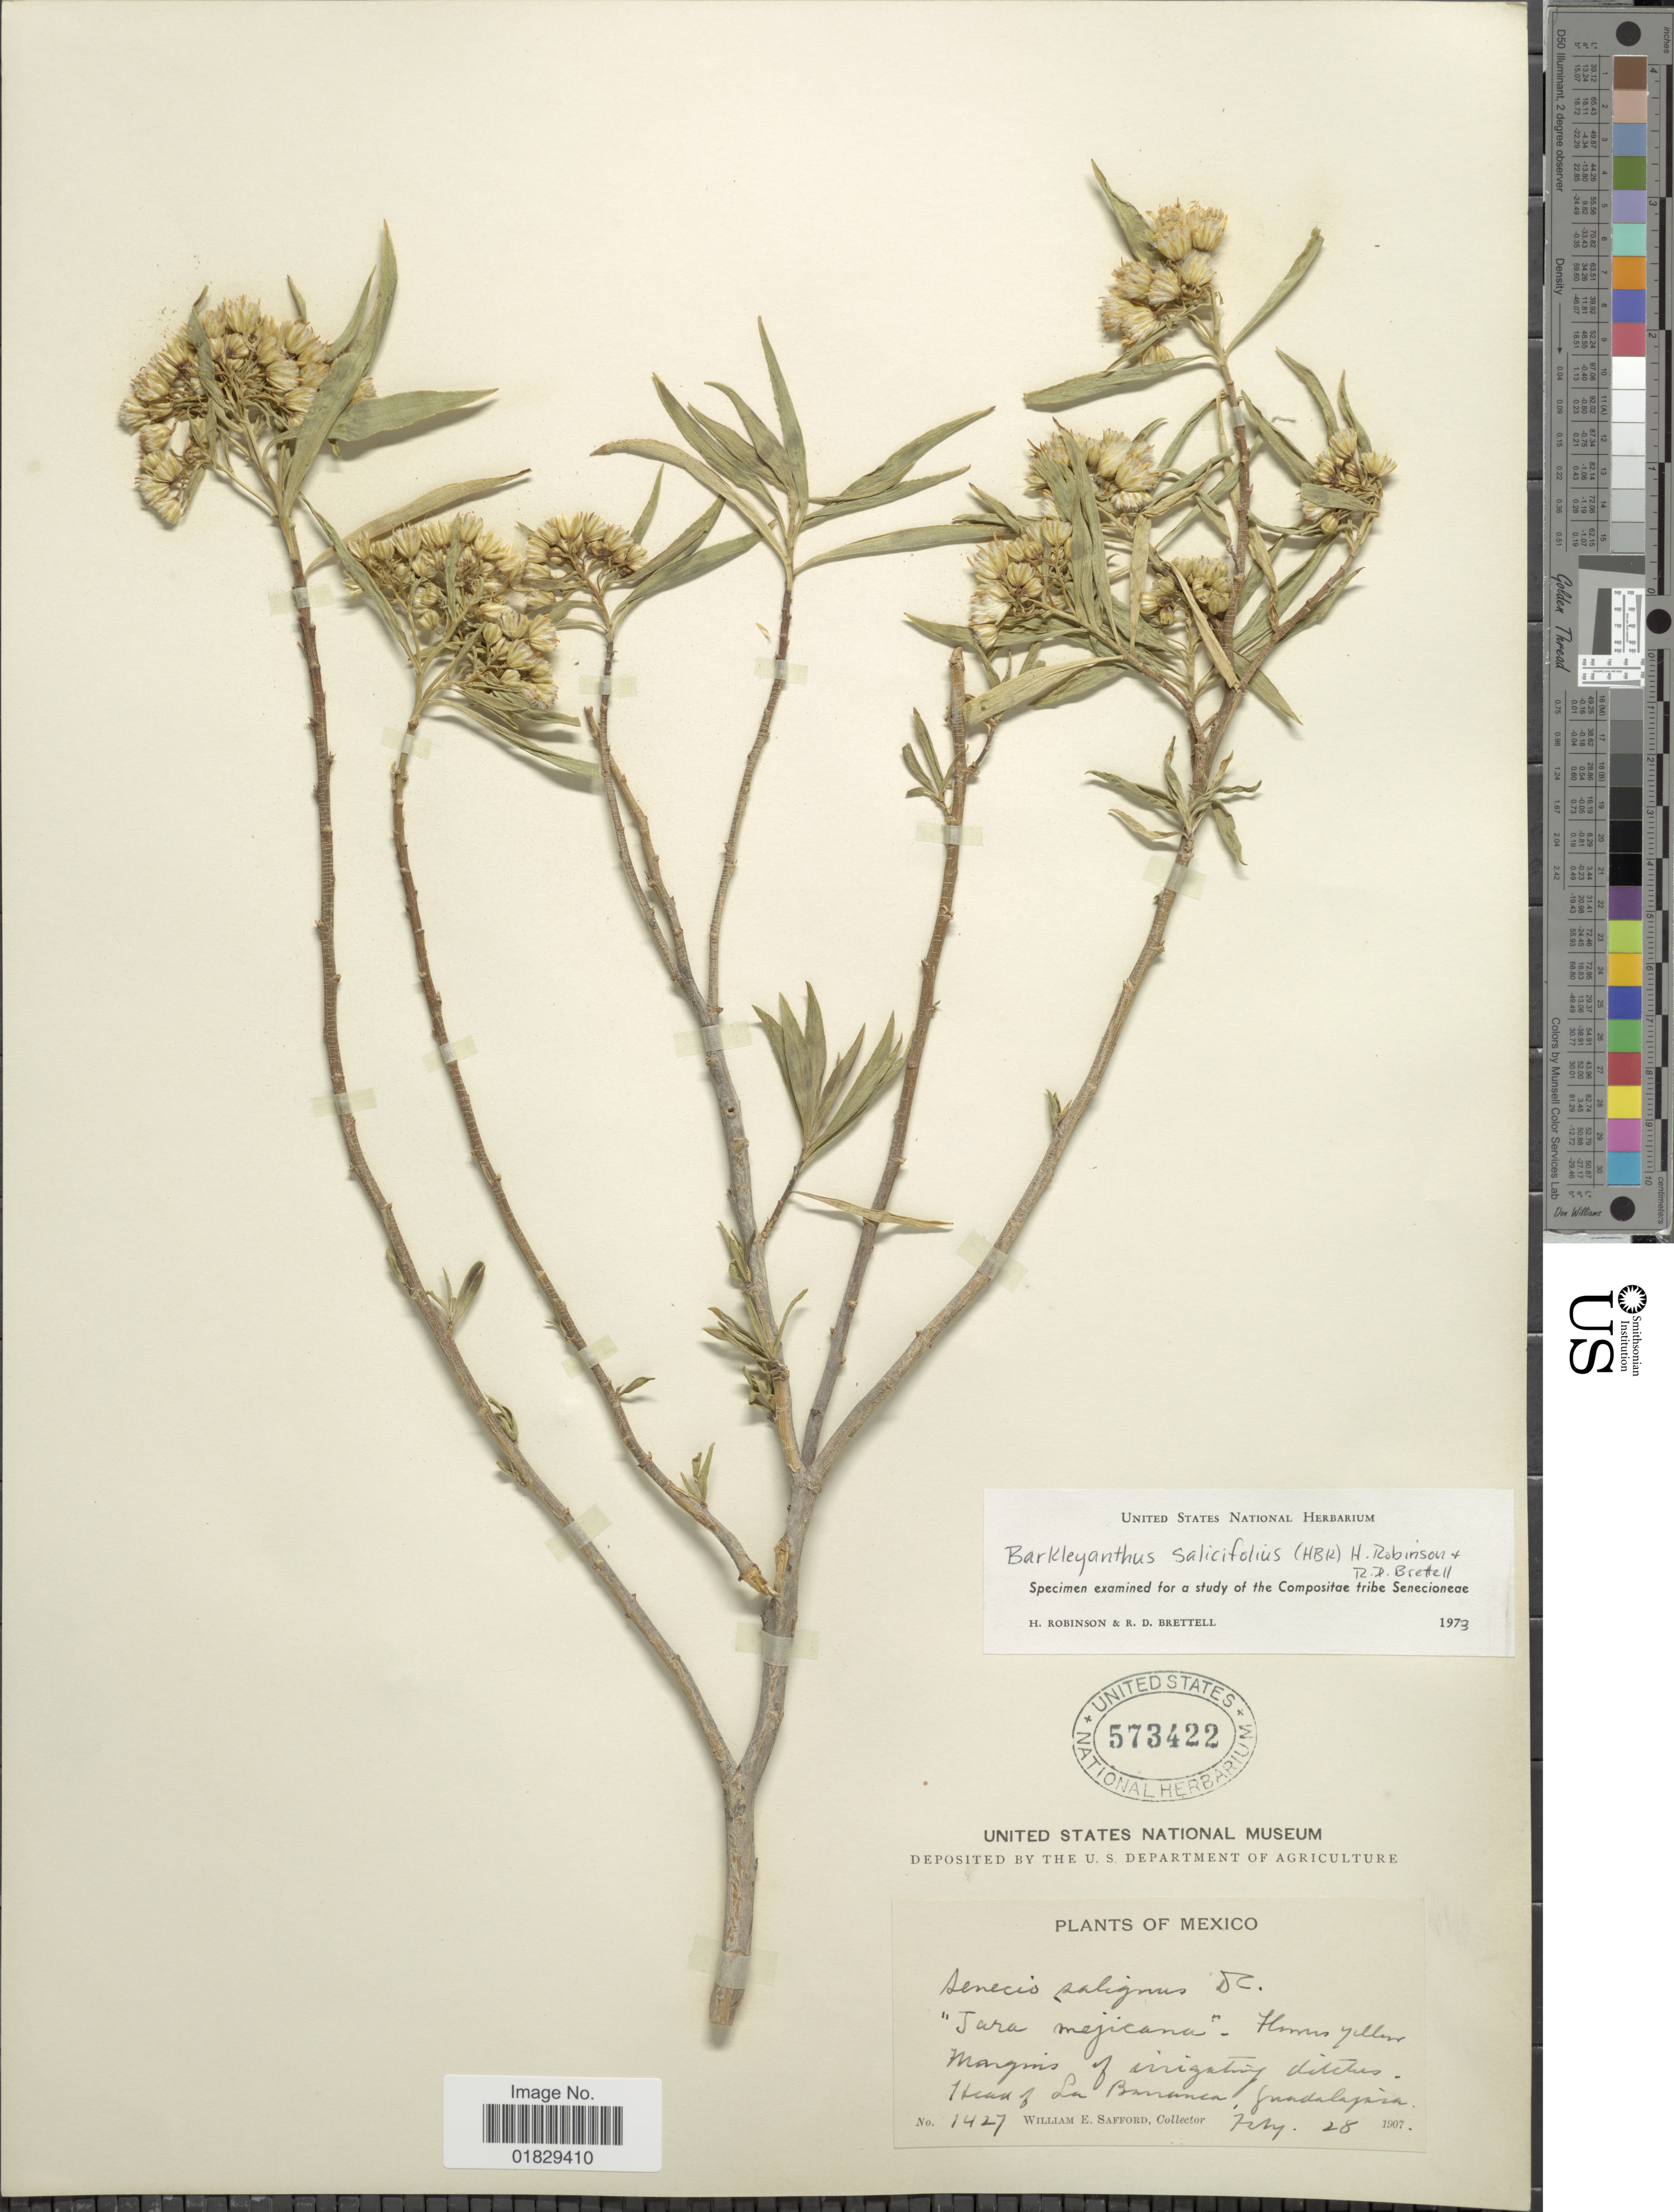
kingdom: Plantae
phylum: Tracheophyta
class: Magnoliopsida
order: Asterales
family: Asteraceae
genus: Barkleyanthus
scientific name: Barkleyanthus salicifolius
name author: (Kunth) H. Rob. & Brettell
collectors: W. E. Safford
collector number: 1427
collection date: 1907-02-28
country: Mexico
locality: Margins of irrigating ditches. Head of La Barranca, Guadalajara.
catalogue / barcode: US 573422